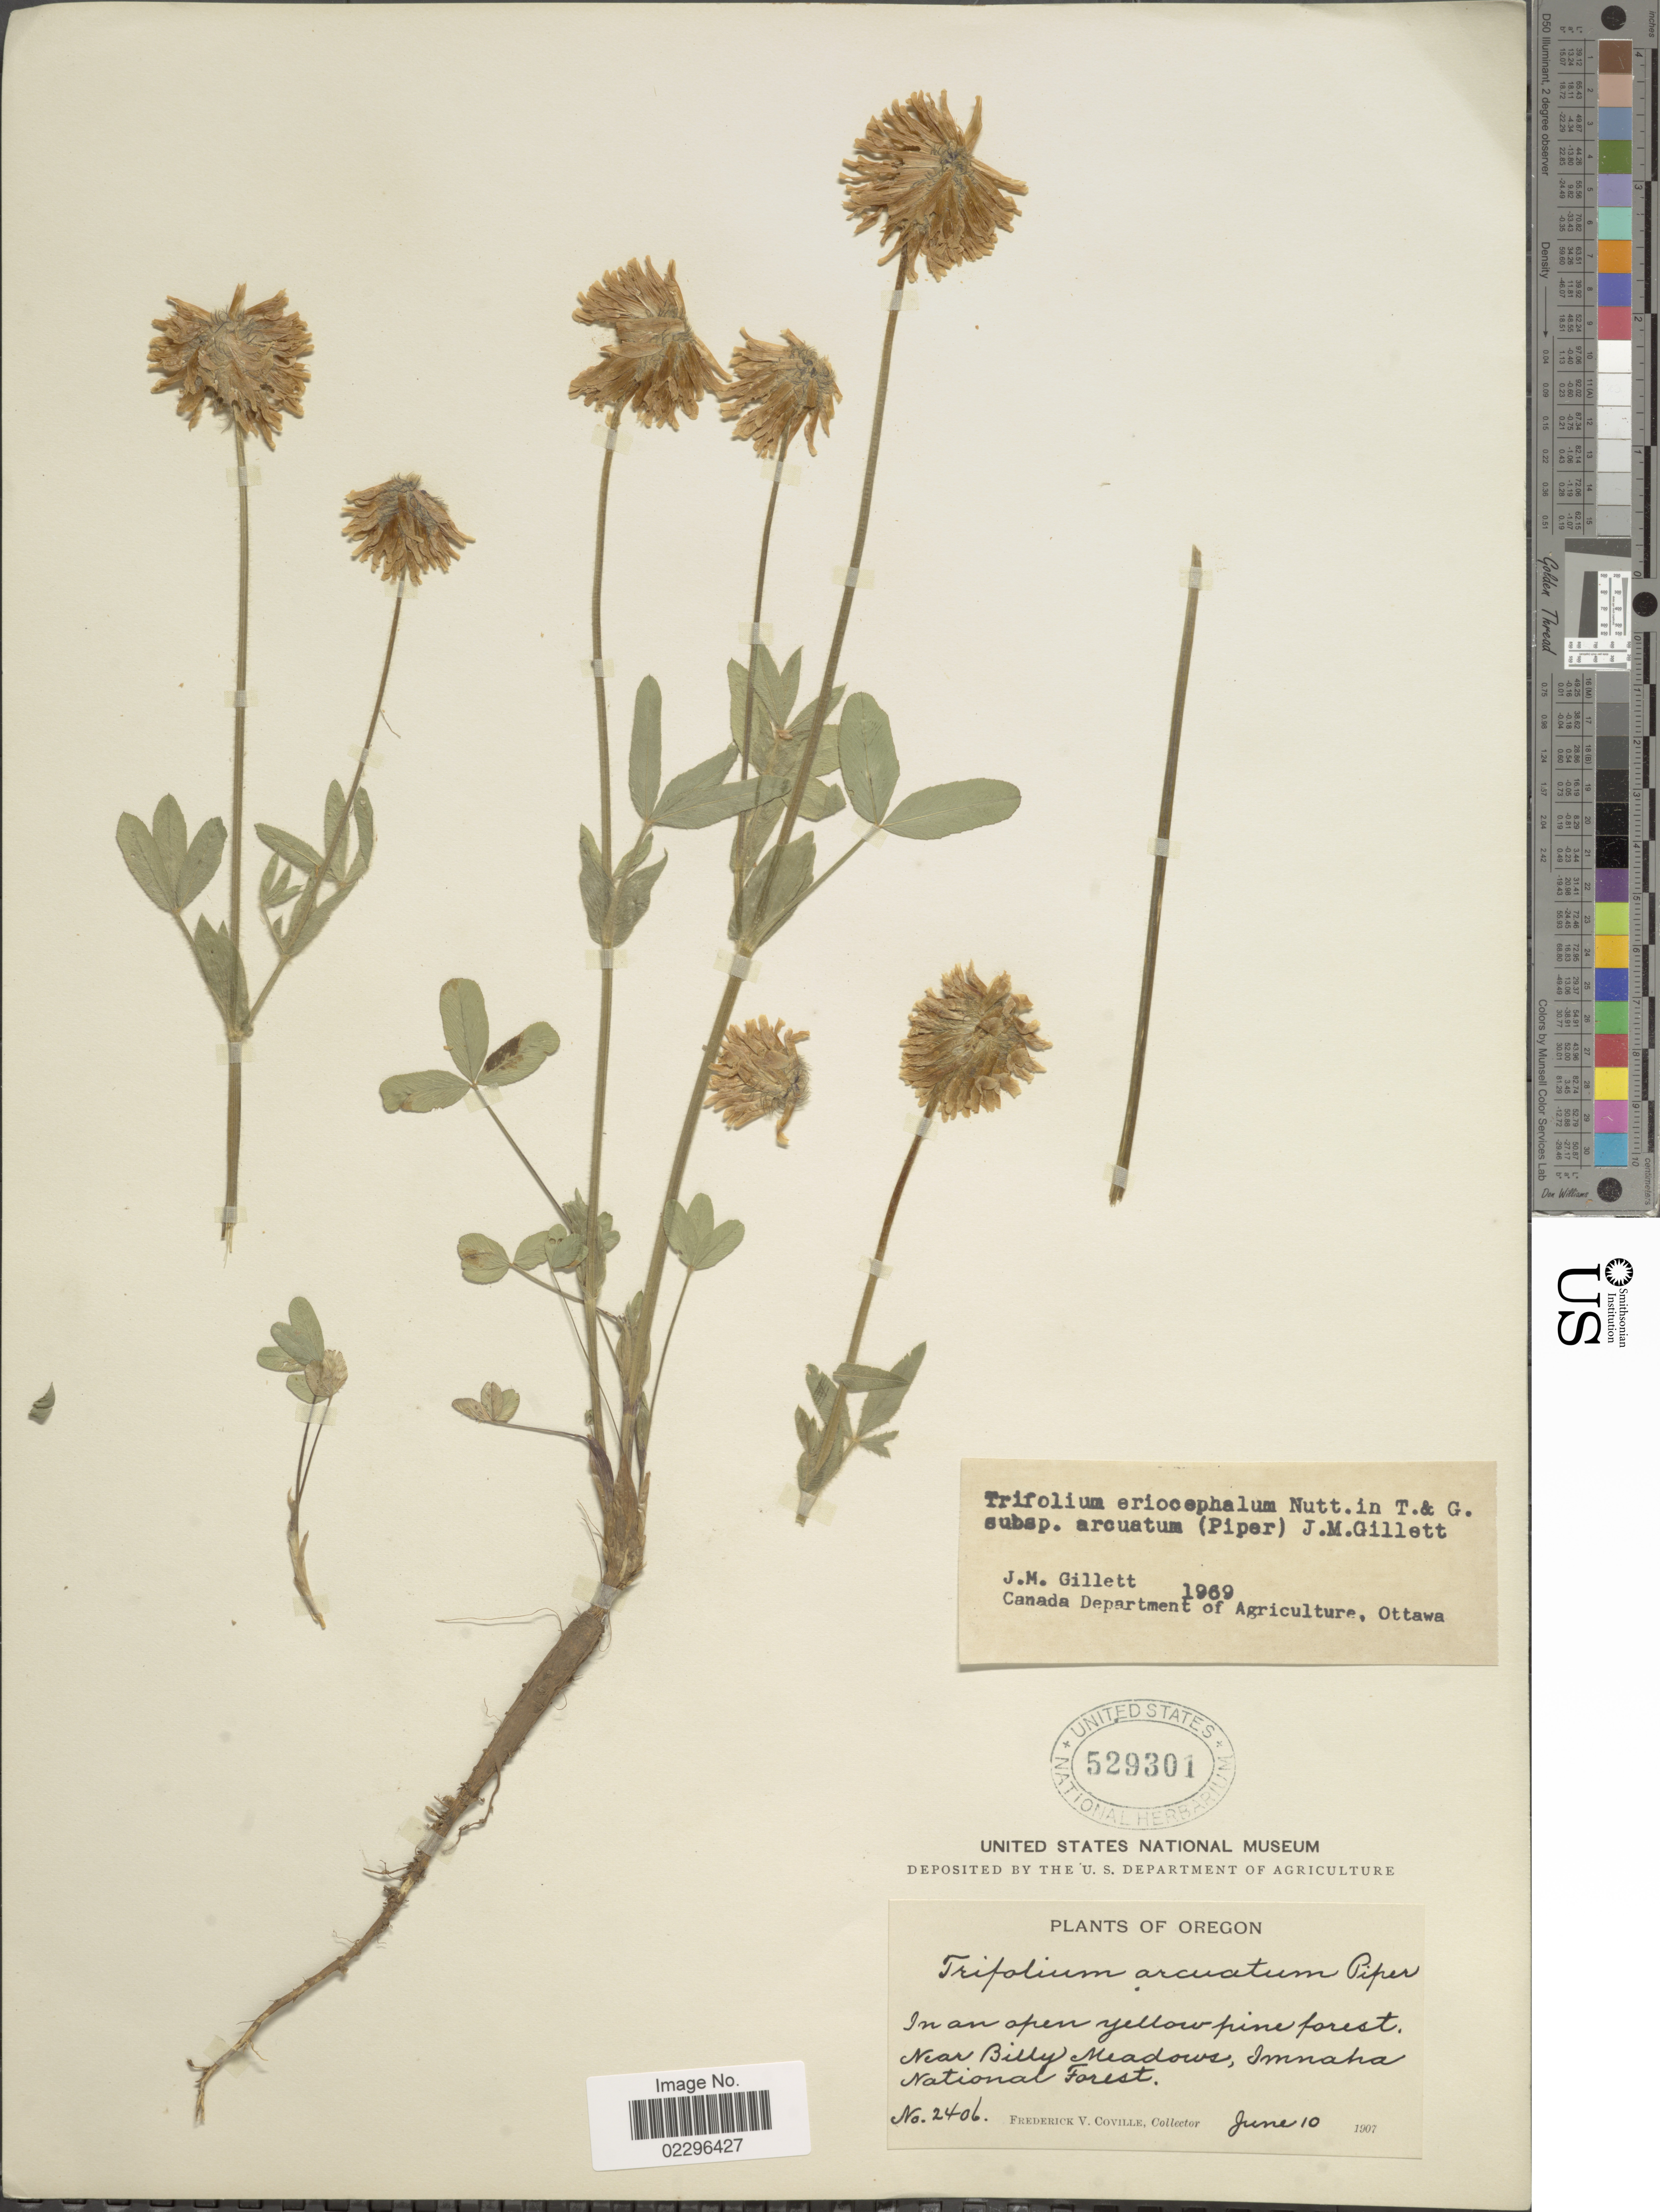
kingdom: Plantae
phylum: Tracheophyta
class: Magnoliopsida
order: Fabales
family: Fabaceae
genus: Trifolium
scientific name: Trifolium eriocephalum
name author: Nutt.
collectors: F. V. Coville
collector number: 2406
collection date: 1907-06-10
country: United States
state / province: Oregon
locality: Near Billy Meadows, Imnaha National Forest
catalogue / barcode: US 529301